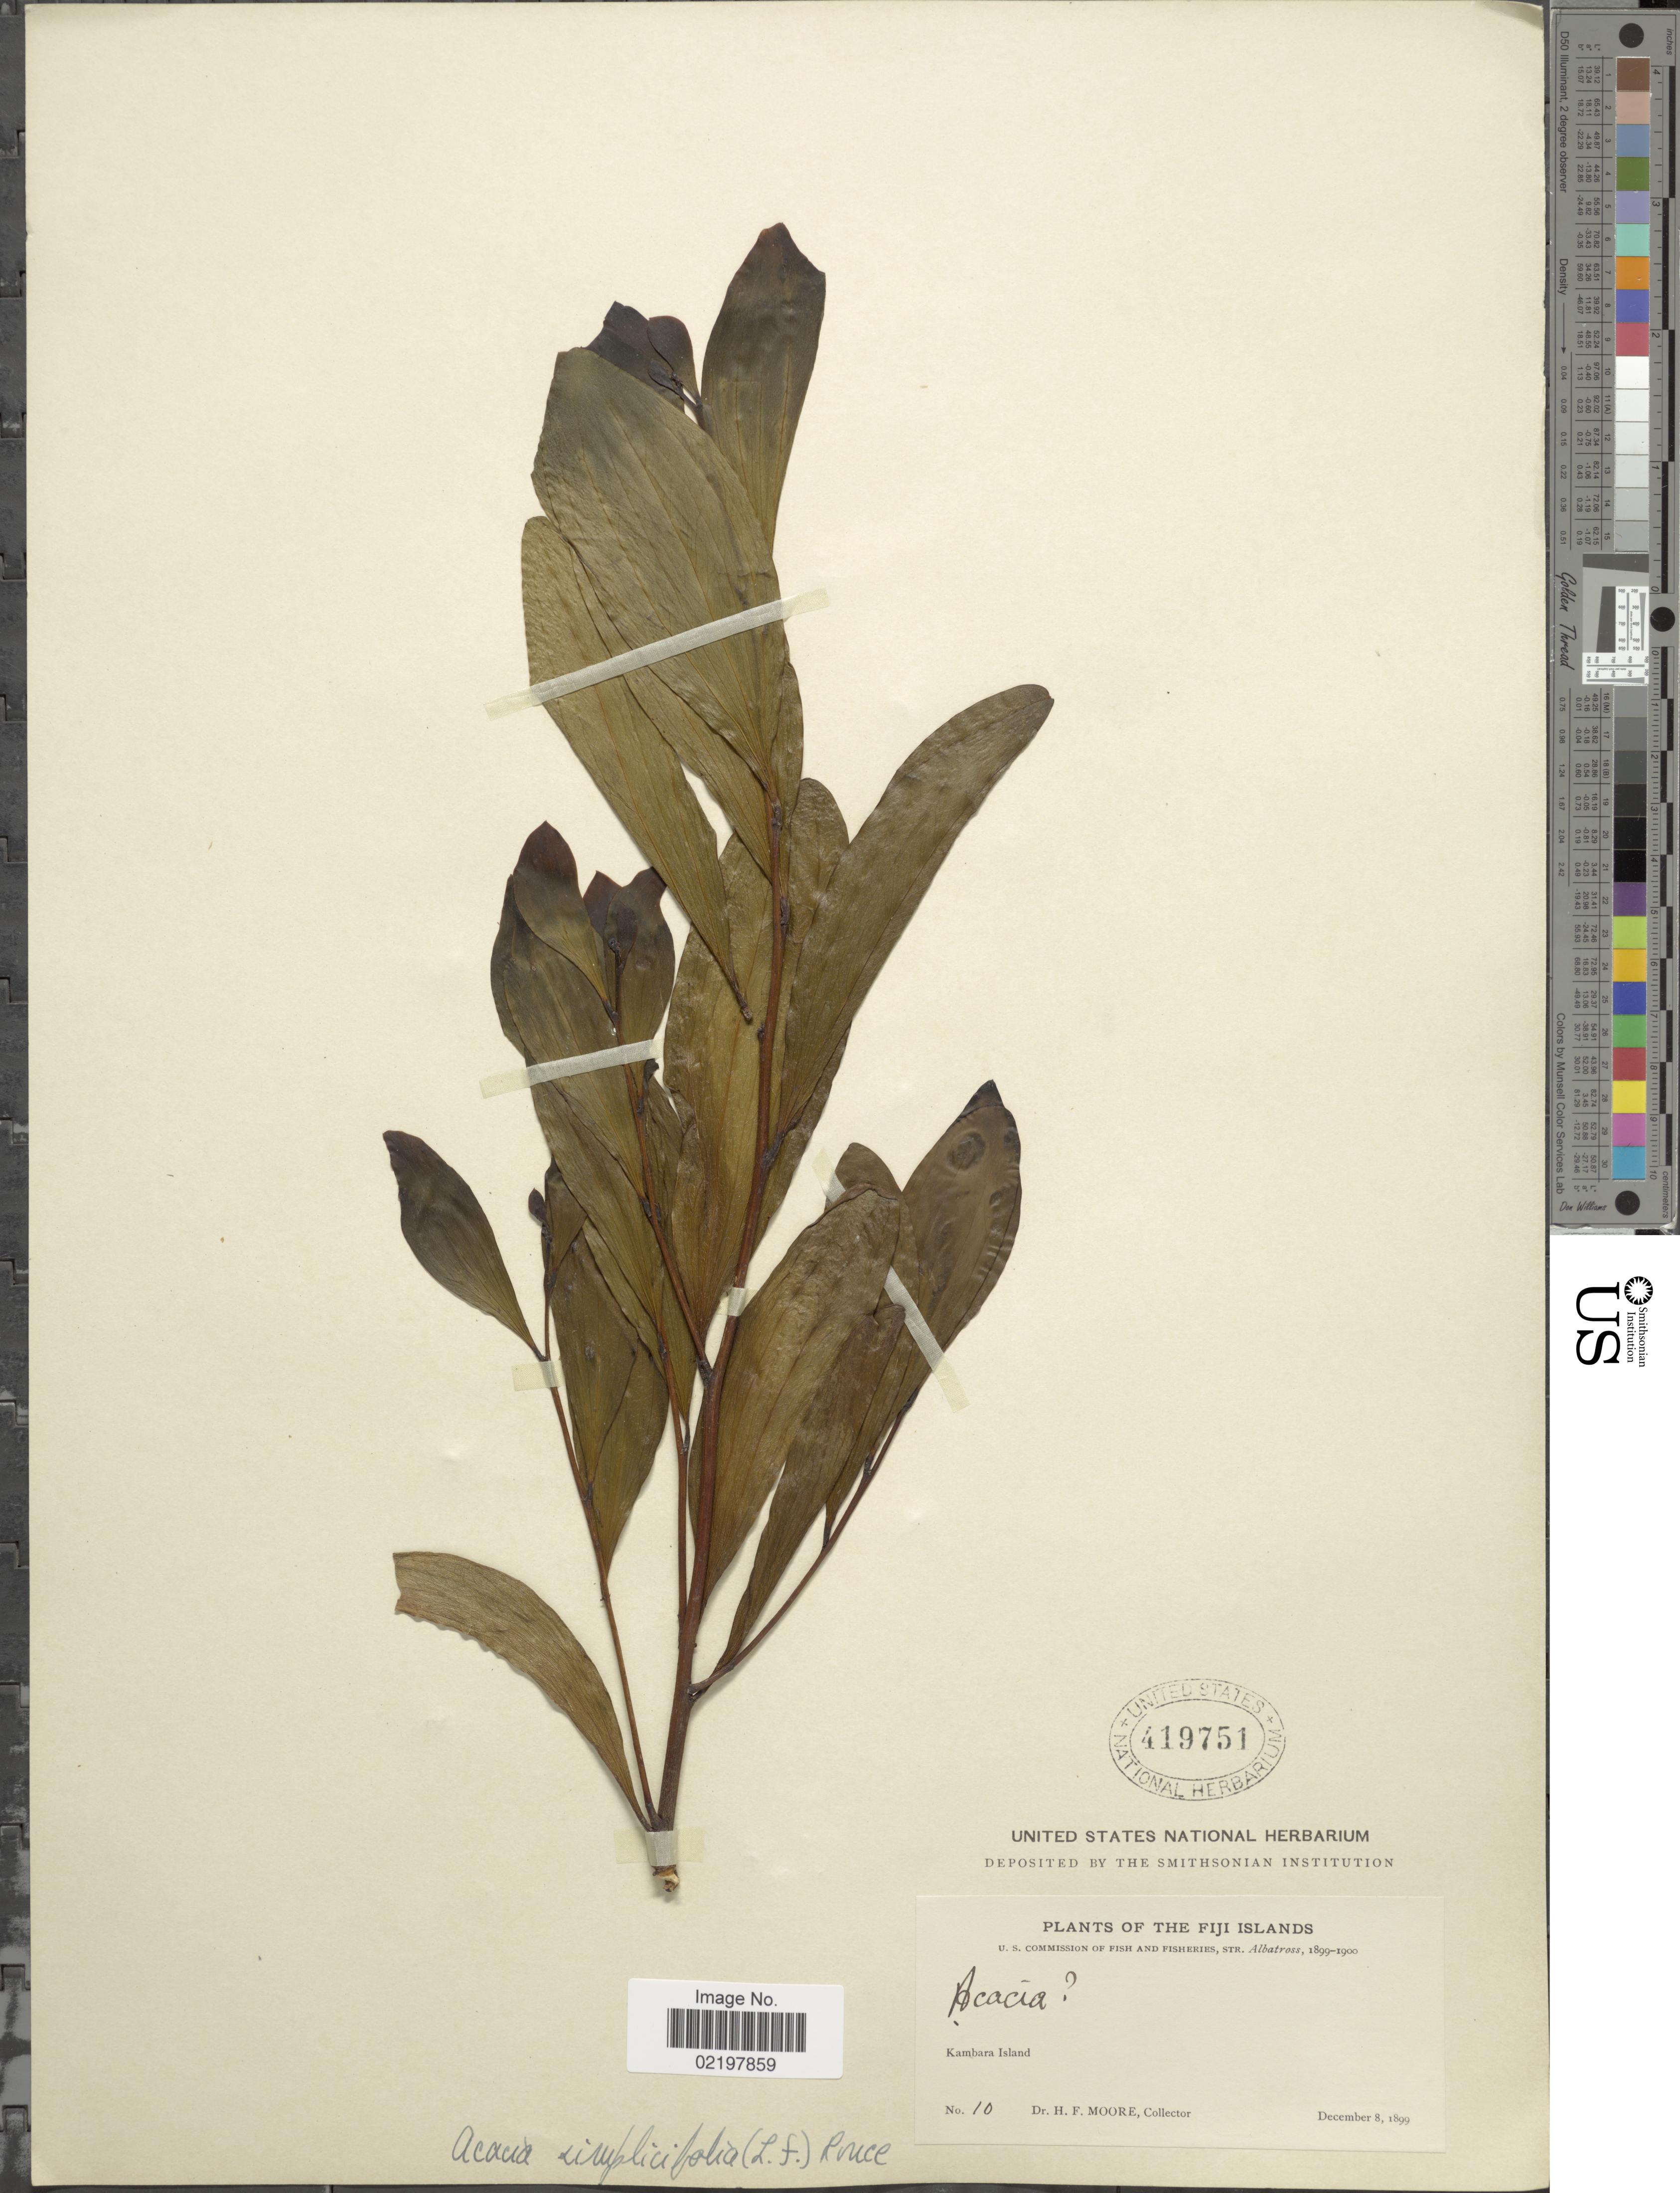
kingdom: Plantae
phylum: Tracheophyta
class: Magnoliopsida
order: Fabales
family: Fabaceae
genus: Acacia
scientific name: Acacia simplicifolia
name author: (L. f.) Schinz & Guillaumin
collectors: H. F. Moore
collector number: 10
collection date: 1899-12-08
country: Fiji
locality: The Fiji Islands, Kambara Island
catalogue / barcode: US 419751